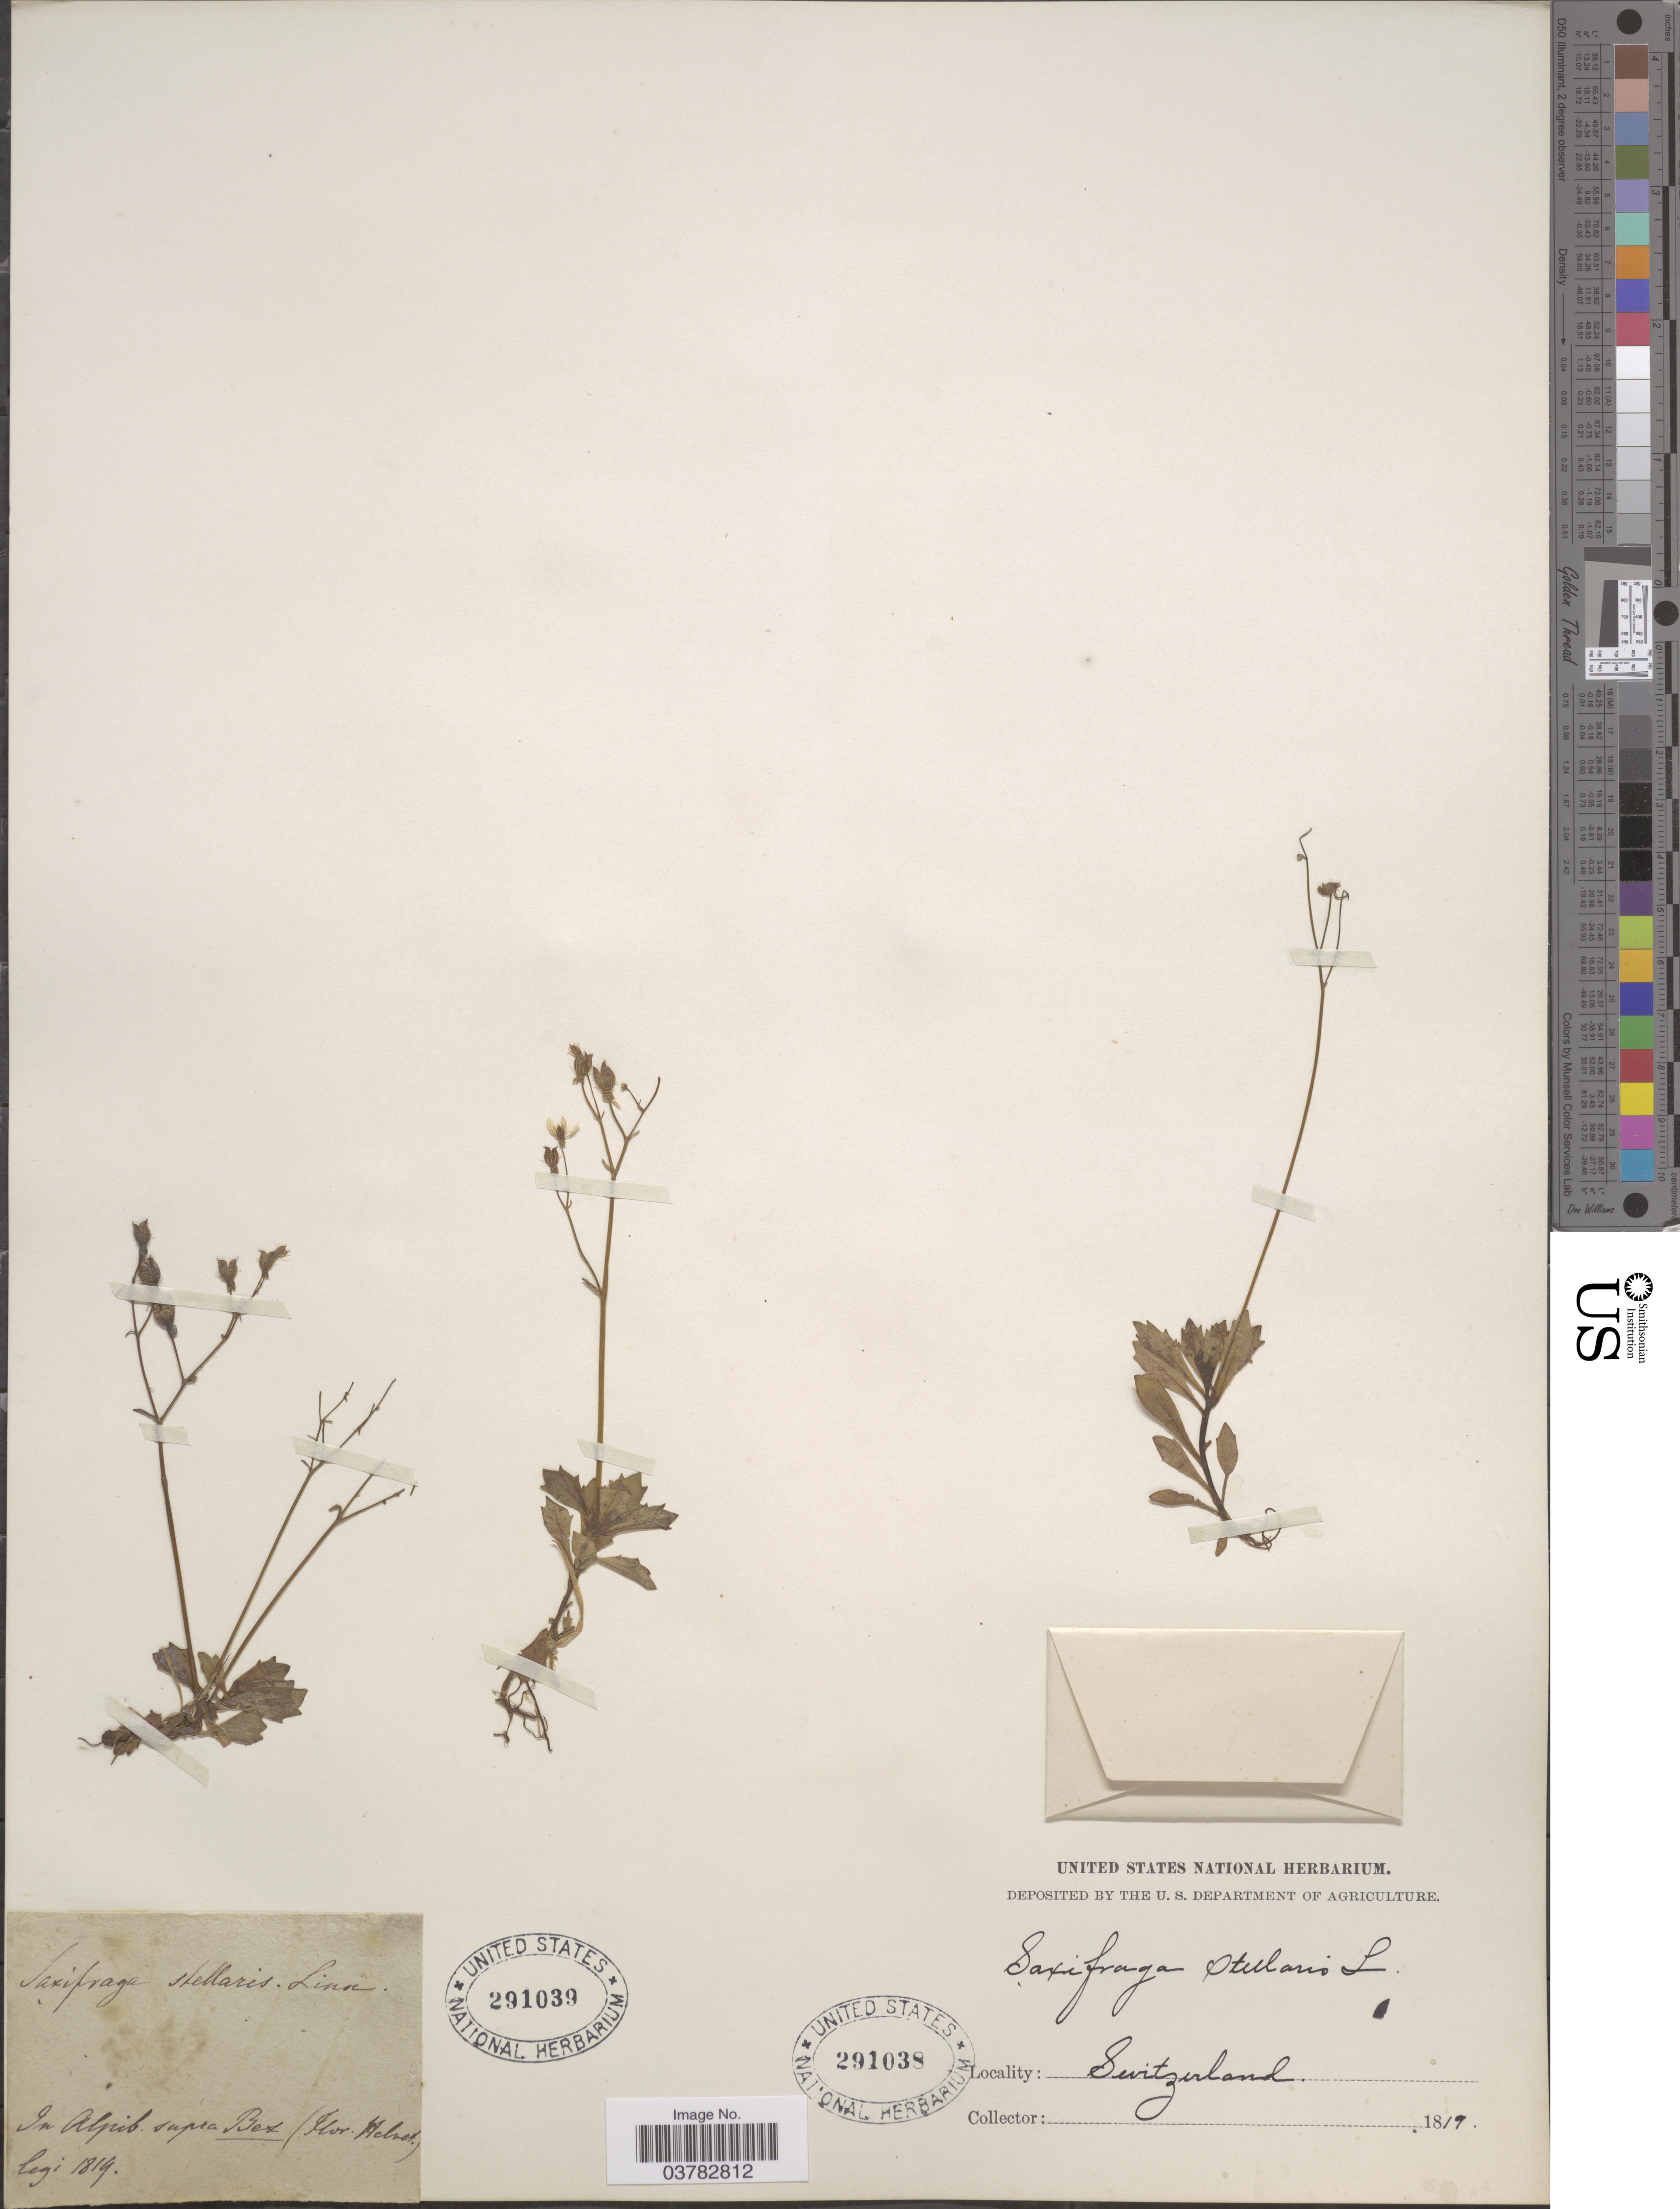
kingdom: Plantae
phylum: Tracheophyta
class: Magnoliopsida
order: Saxifragales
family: Saxifragaceae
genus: Micranthes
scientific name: Micranthes stellaris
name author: (L.) Galasso et al.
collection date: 1819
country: Switzerland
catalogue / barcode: US 291038-2